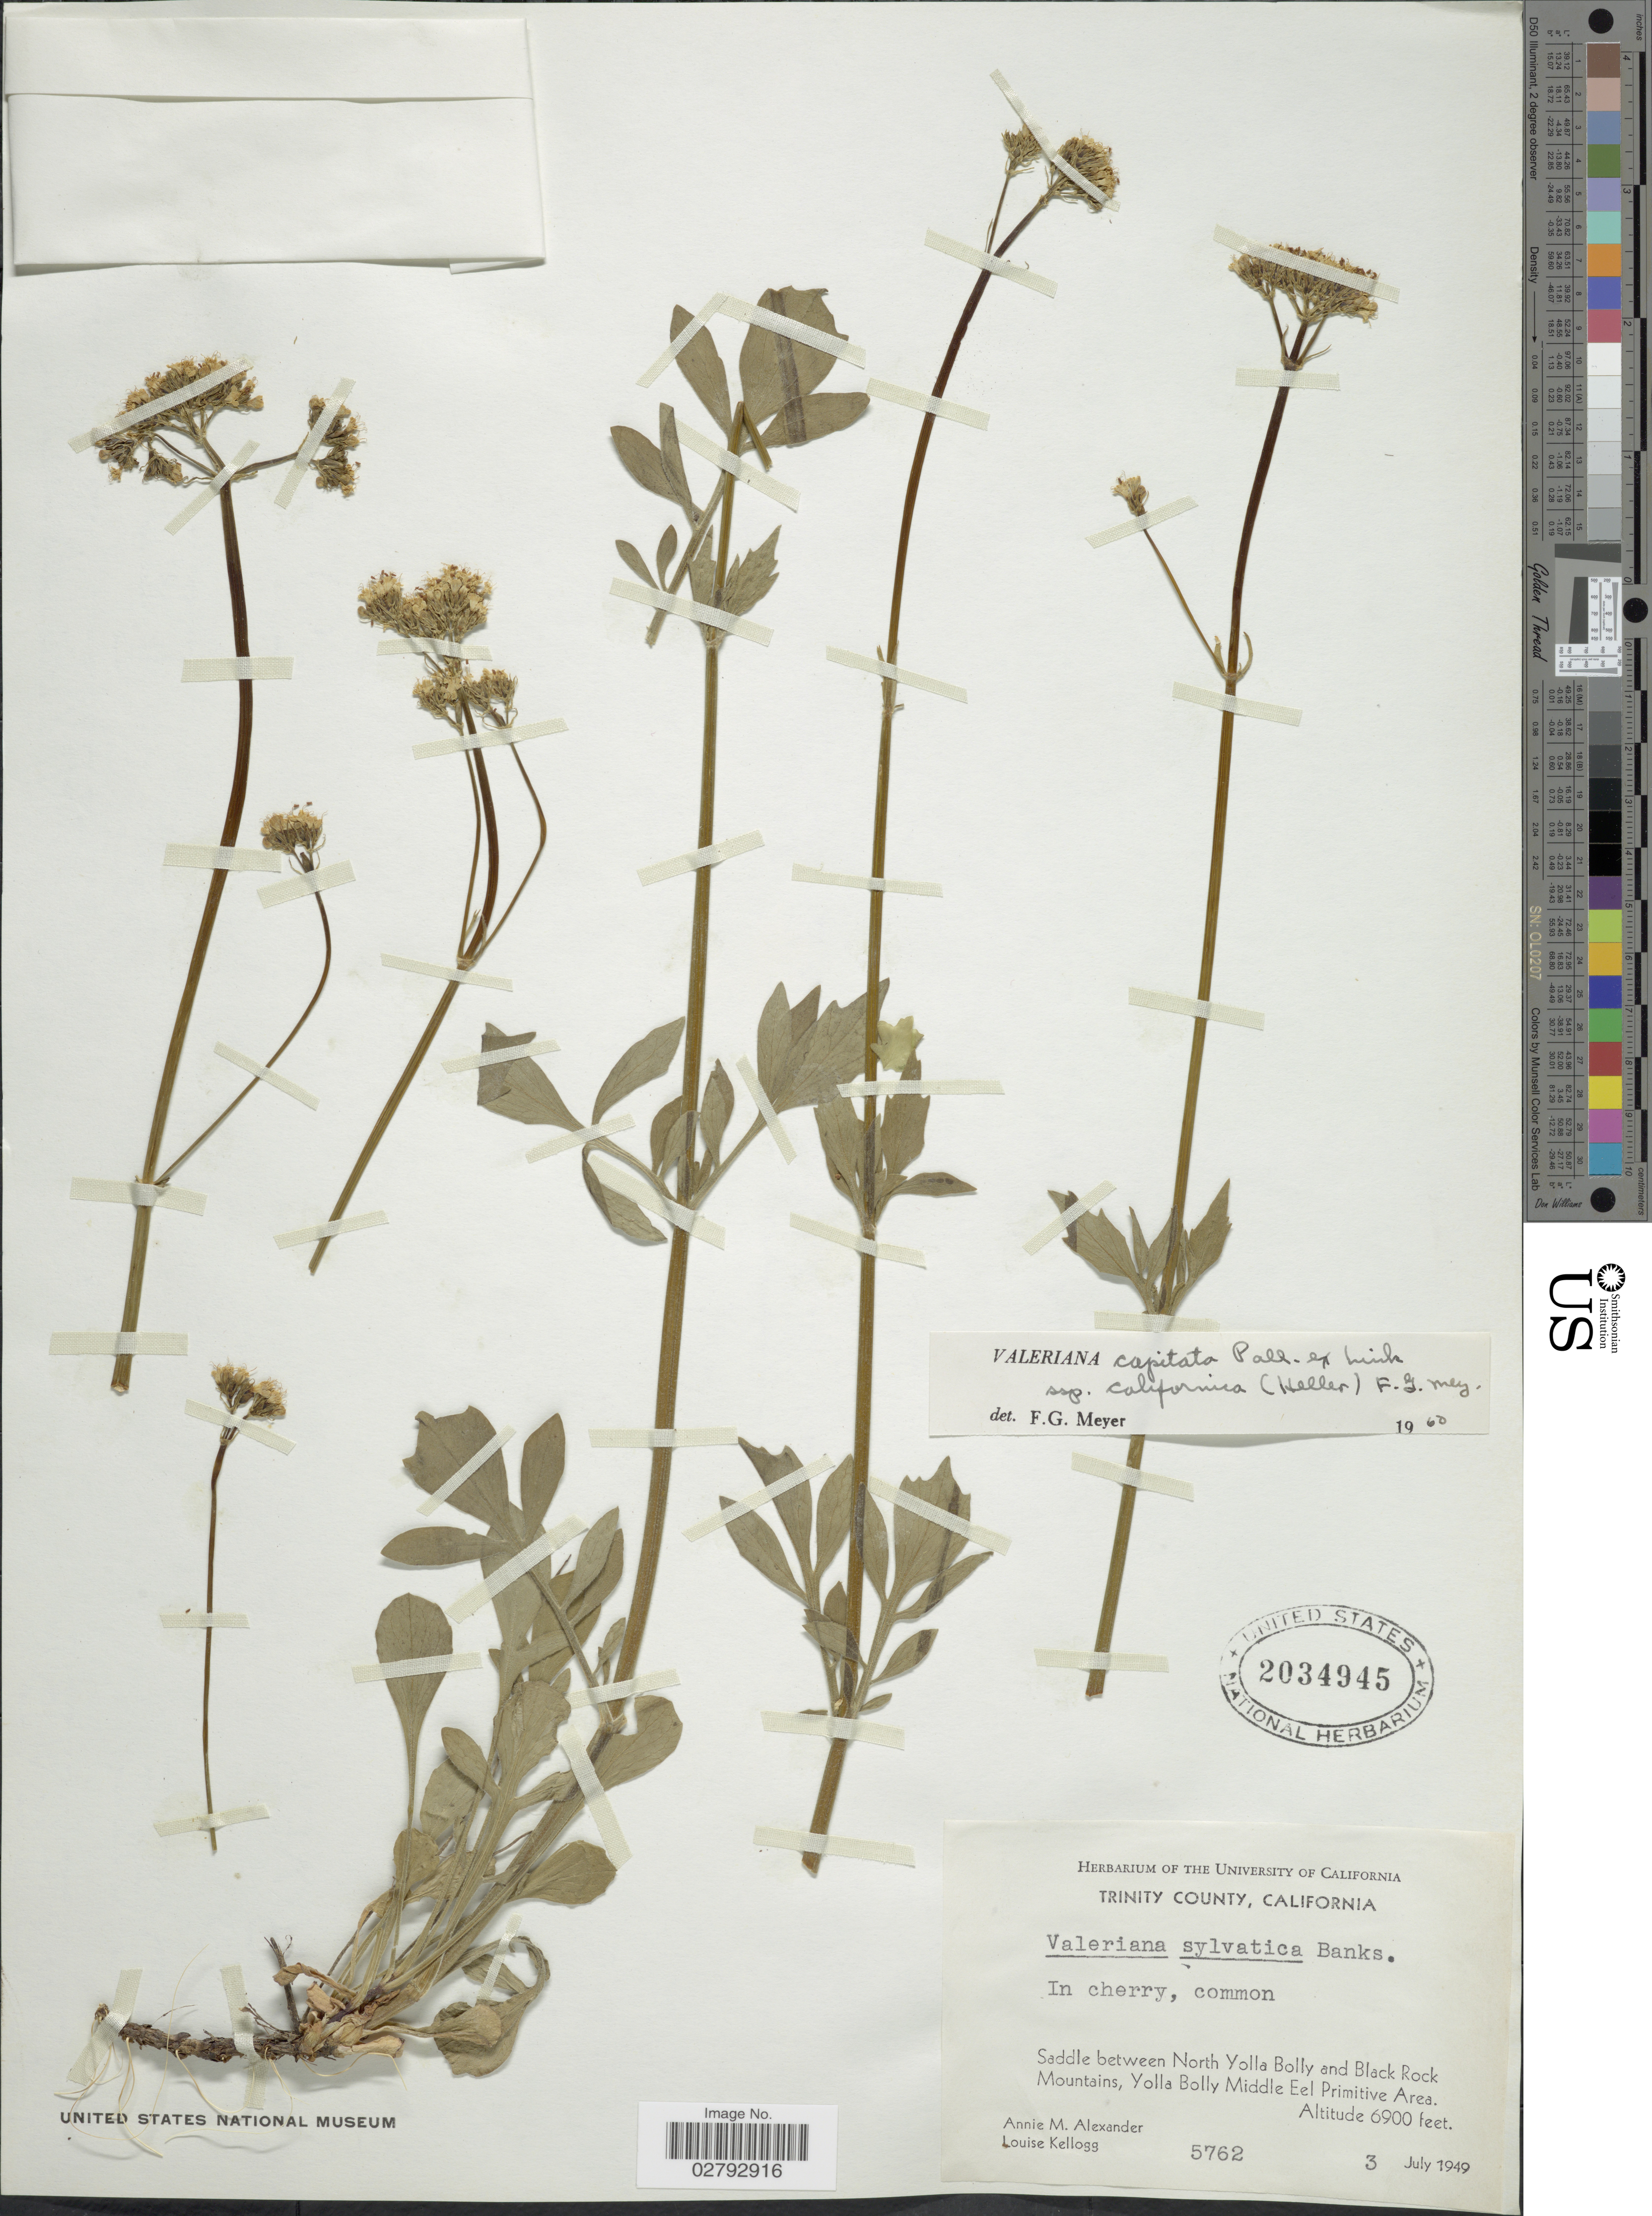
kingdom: Plantae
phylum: Tracheophyta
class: Magnoliopsida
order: Dipsacales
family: Caprifoliaceae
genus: Valeriana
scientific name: Valeriana capitata subsp. californica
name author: (A. Heller) F.G. Mey.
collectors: A. M. Alexander & L. Kellogg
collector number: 5762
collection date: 1949-07-03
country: United States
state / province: California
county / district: Trinity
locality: Trinity County. Saddle between North Yolla Bolly and Black Rock Mountains, Yolla Bolly Middle Eel Primitive Area.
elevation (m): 2103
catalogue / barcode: US 2034945